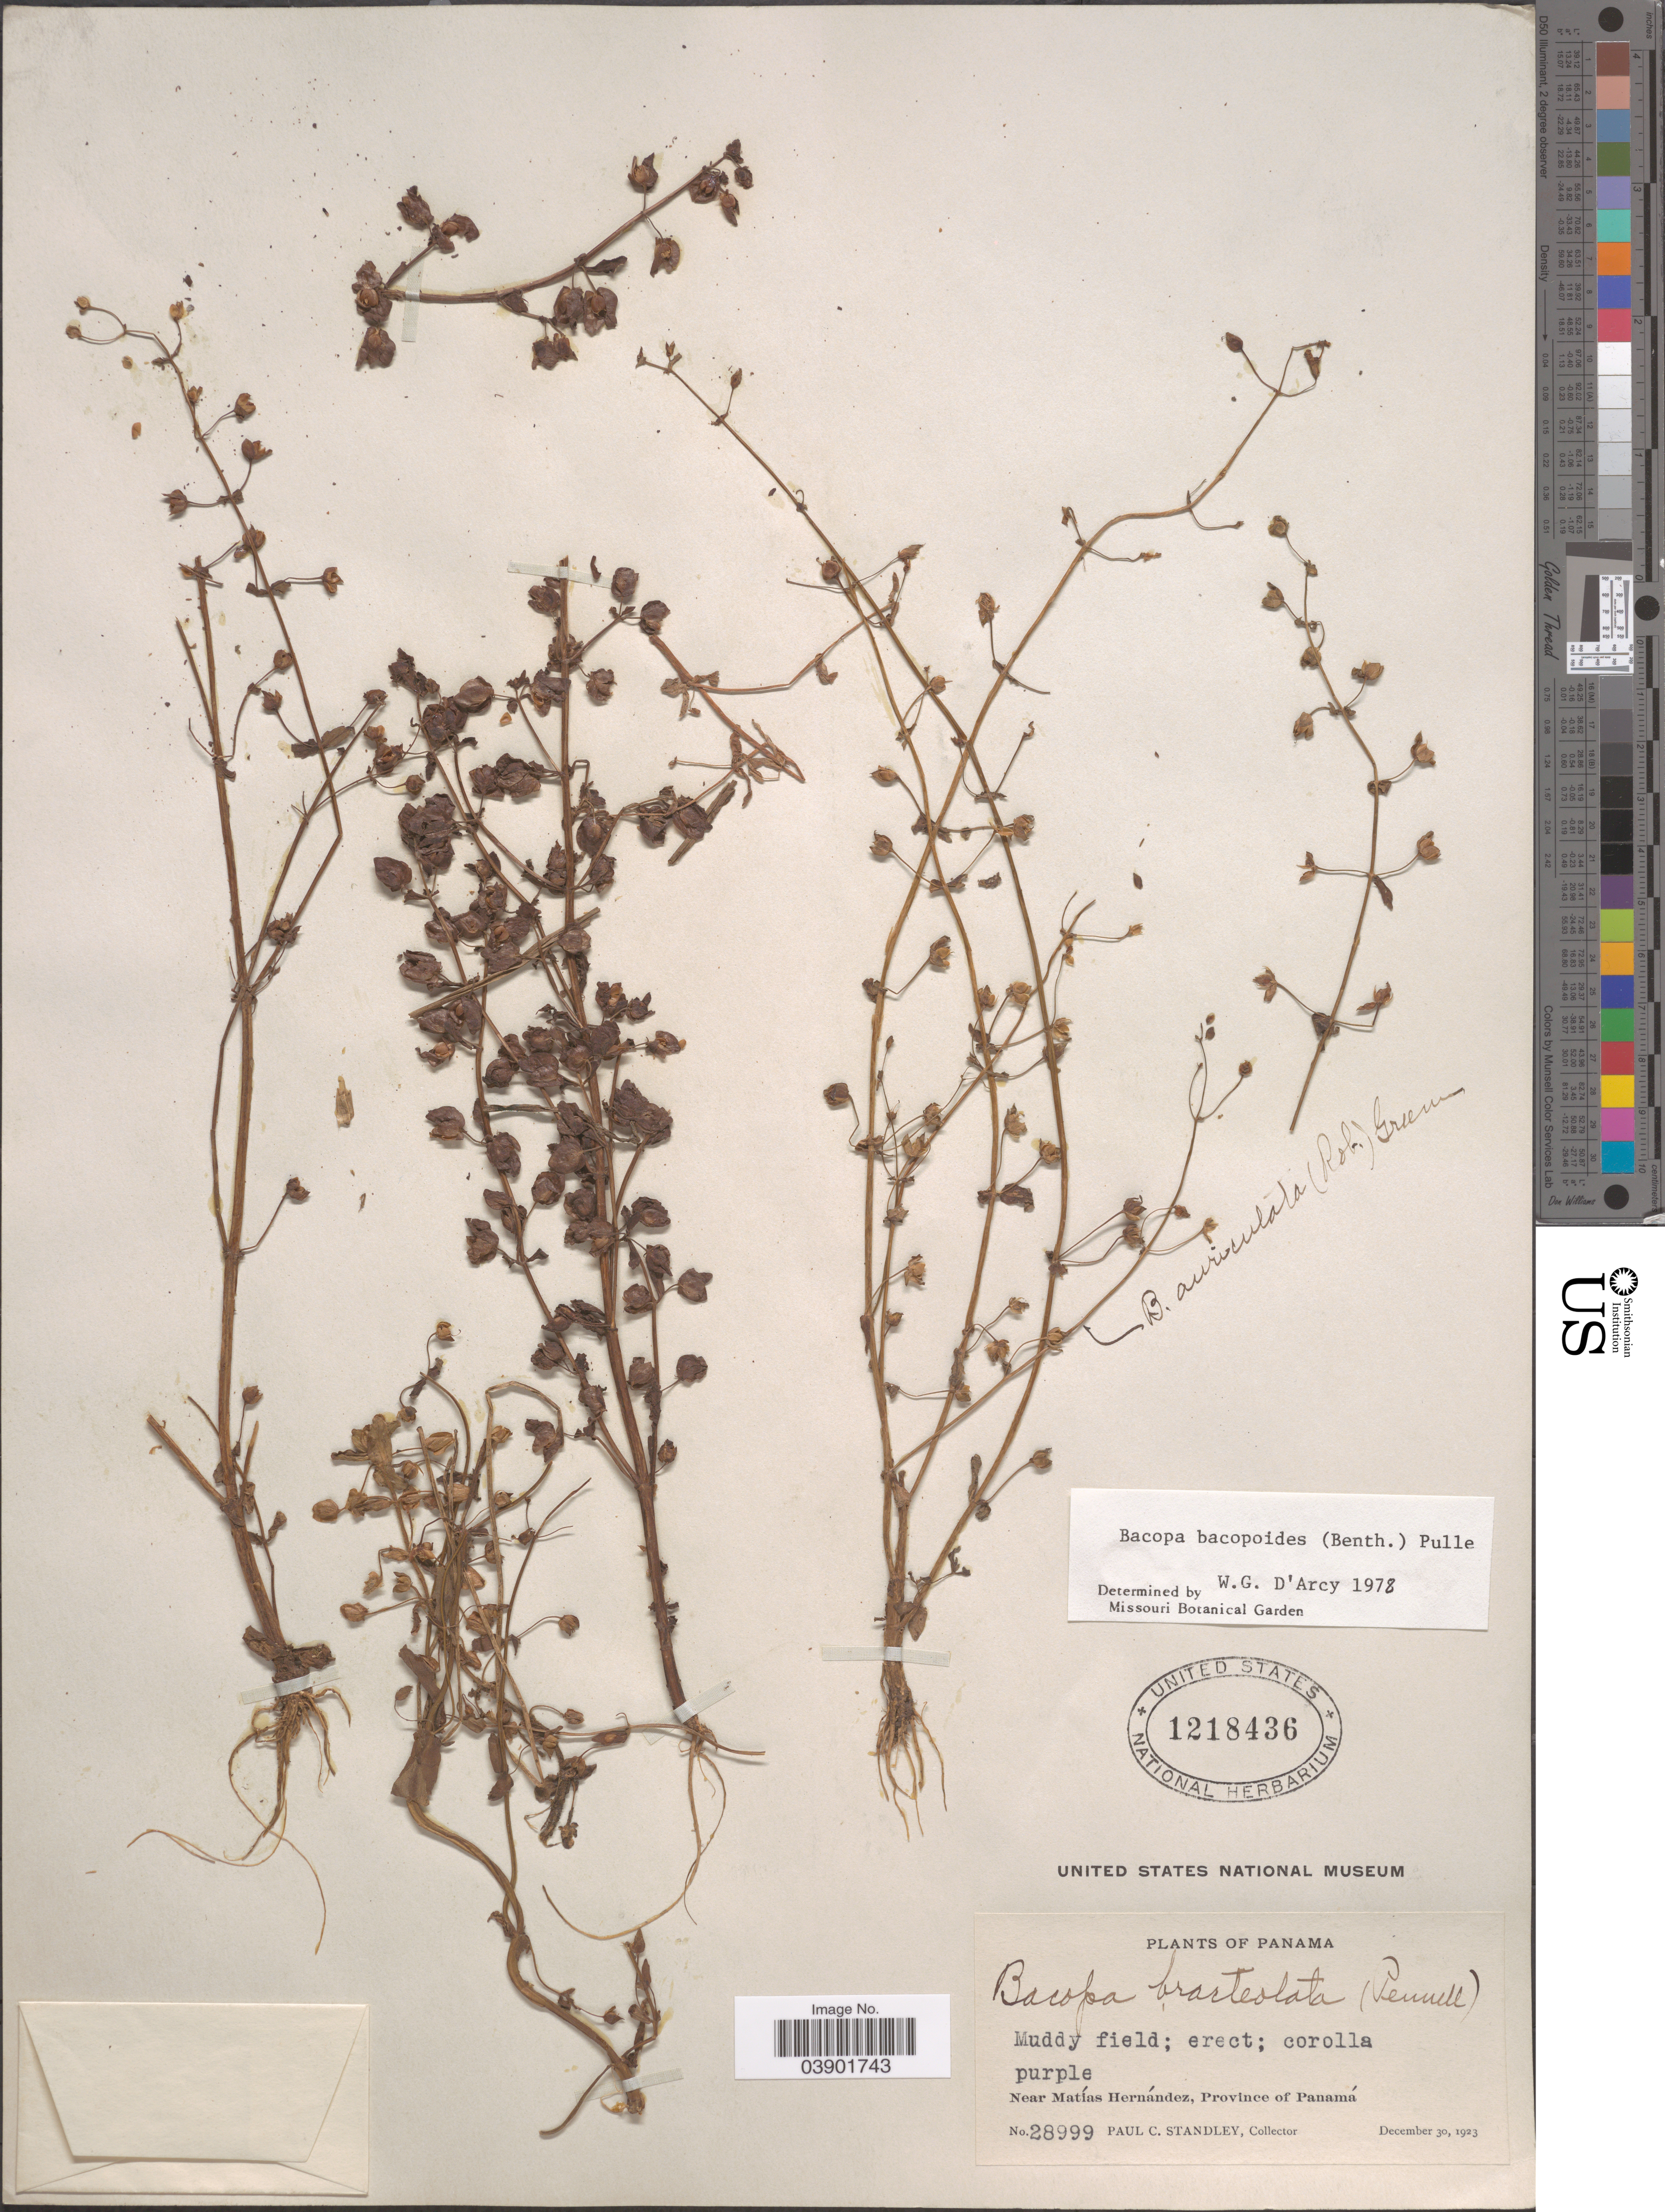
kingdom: Plantae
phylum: Tracheophyta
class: Magnoliopsida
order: Lamiales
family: Plantaginaceae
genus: Bacopa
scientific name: Bacopa bacopoides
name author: (Benth.) Pulle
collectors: P. C. Standley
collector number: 28999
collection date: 1923-12-30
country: Panama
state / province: Panamá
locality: Near Matías Hernández.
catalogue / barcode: US 1218436